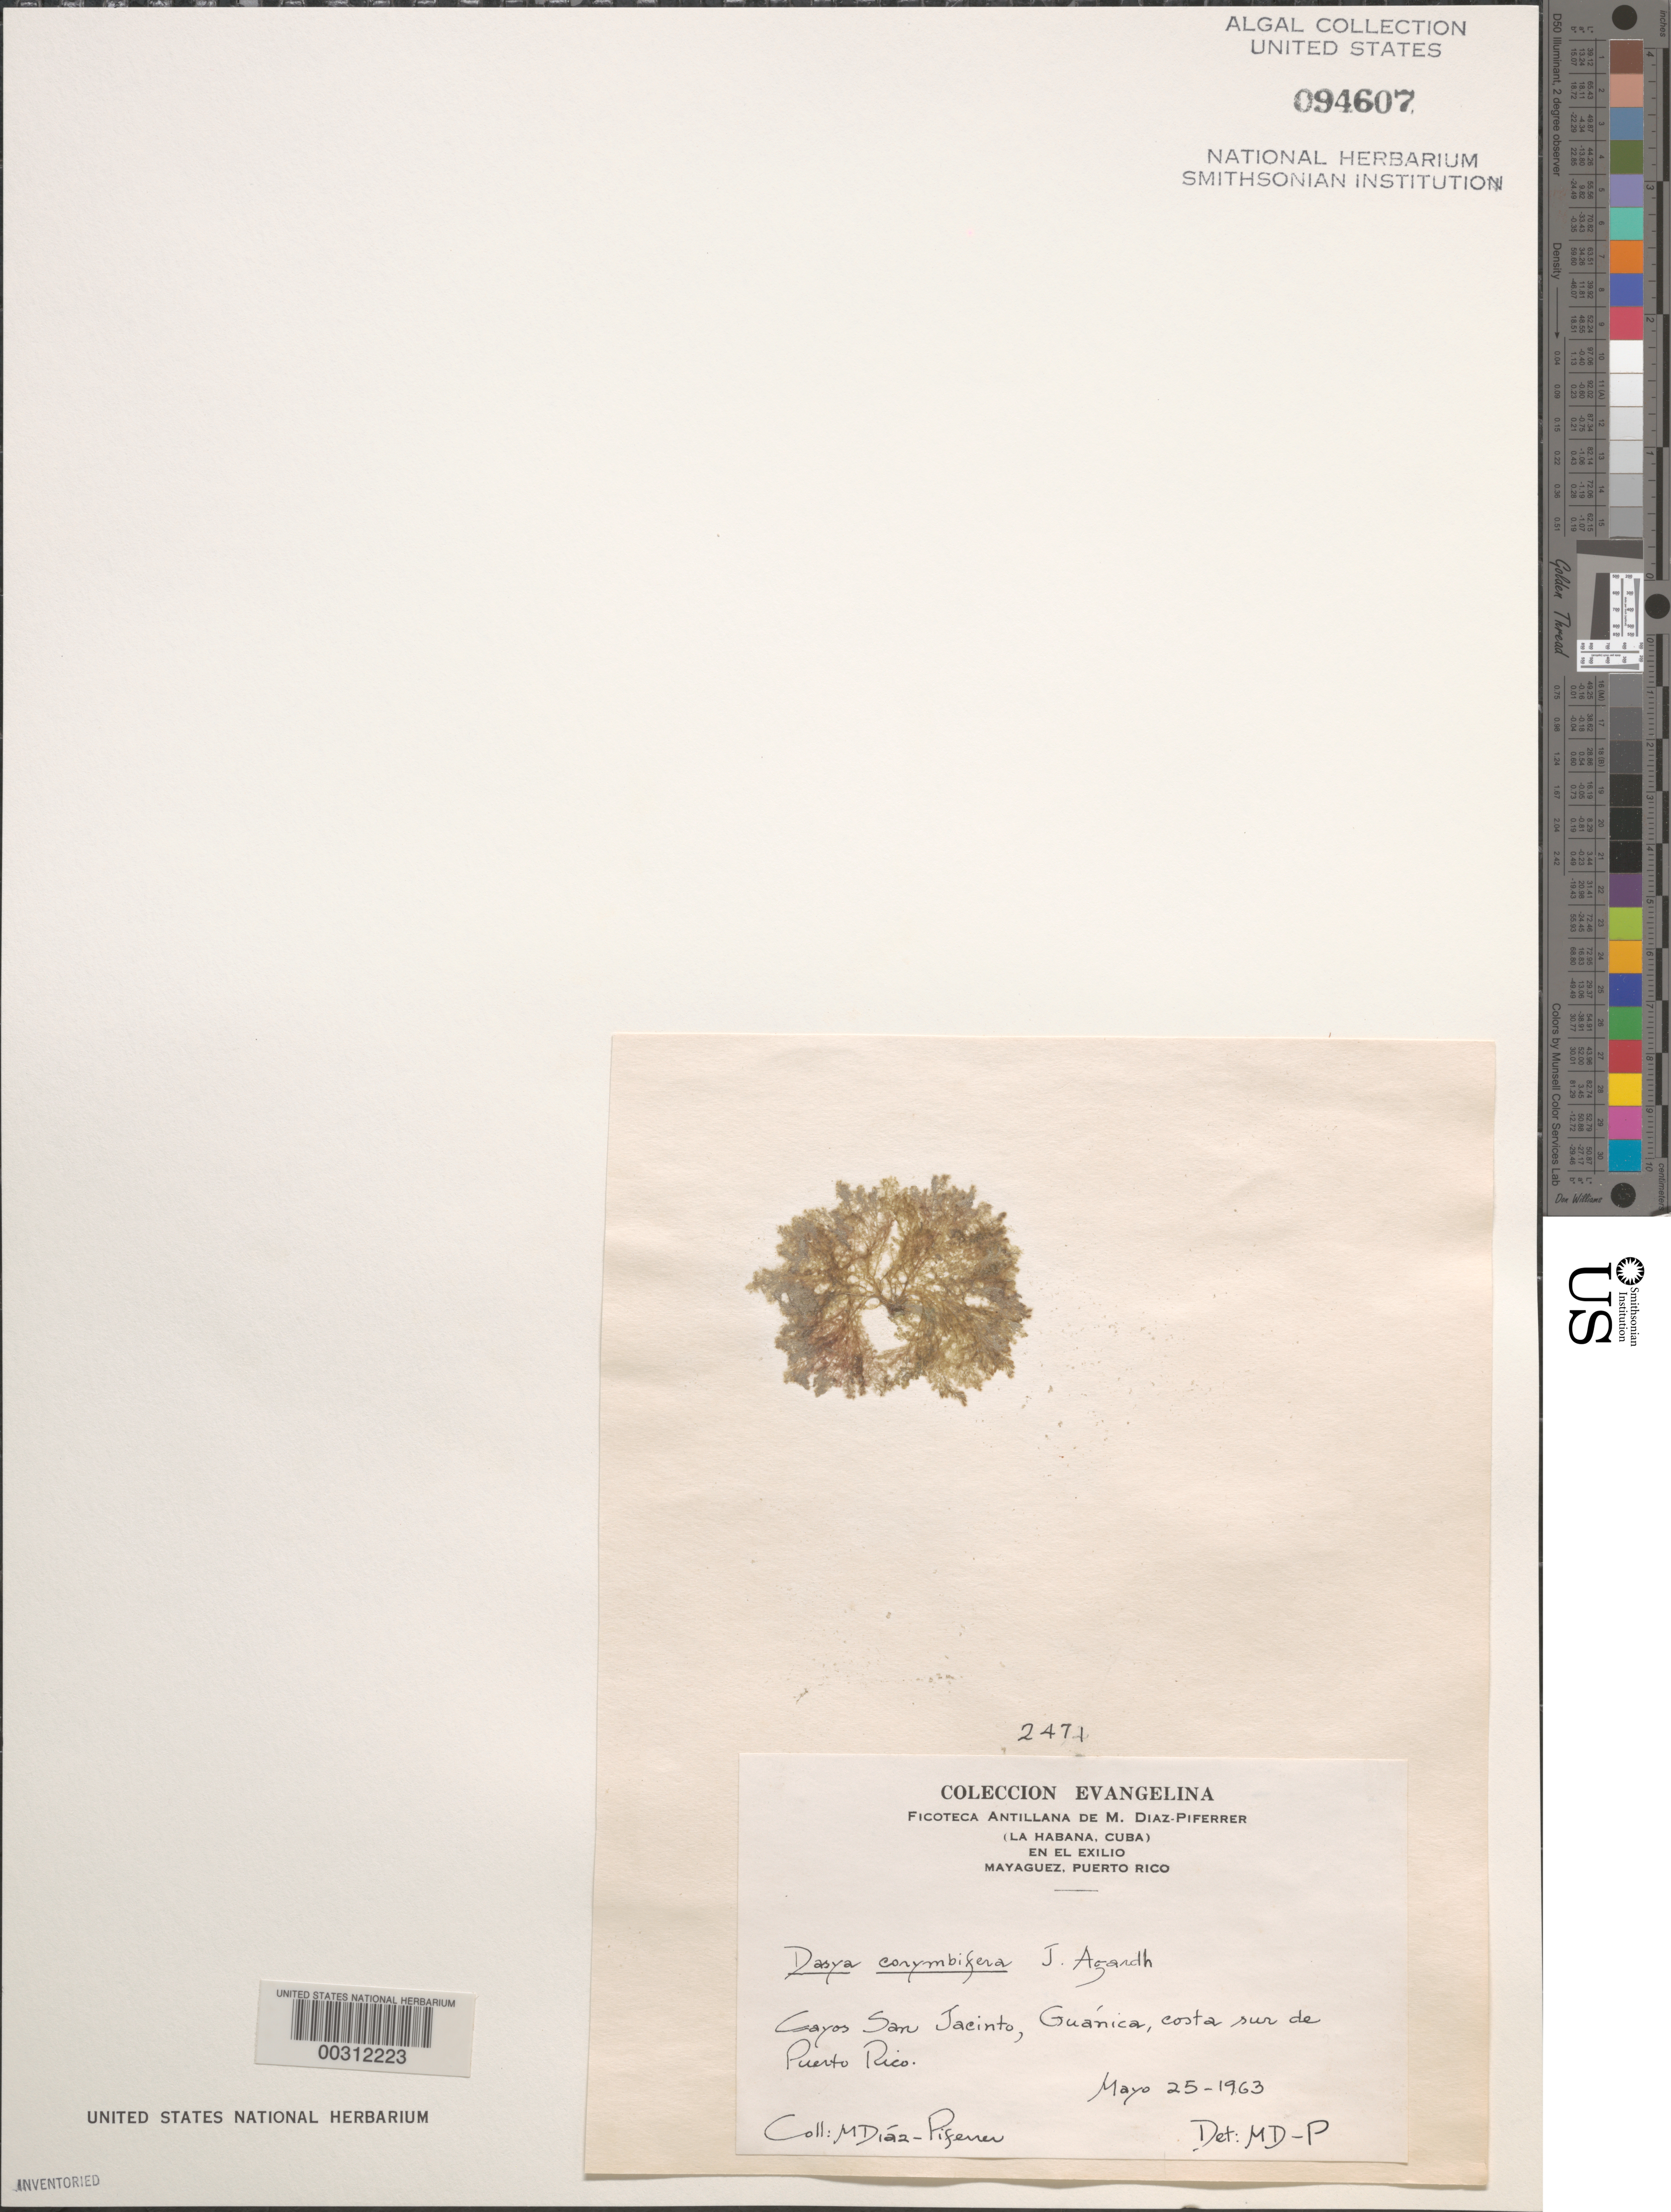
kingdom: Plantae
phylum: Rhodophyta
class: Florideophyceae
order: Ceramiales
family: Dasyaceae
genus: Dasya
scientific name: Dasya corymbifera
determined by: Diaz-Piferrer, M.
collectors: M. Diaz-Piferrer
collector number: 2471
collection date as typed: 25 May 1963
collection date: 1963-05-25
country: Puerto Rico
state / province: Guanica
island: Cayos de San Jacinto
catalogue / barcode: US 94607